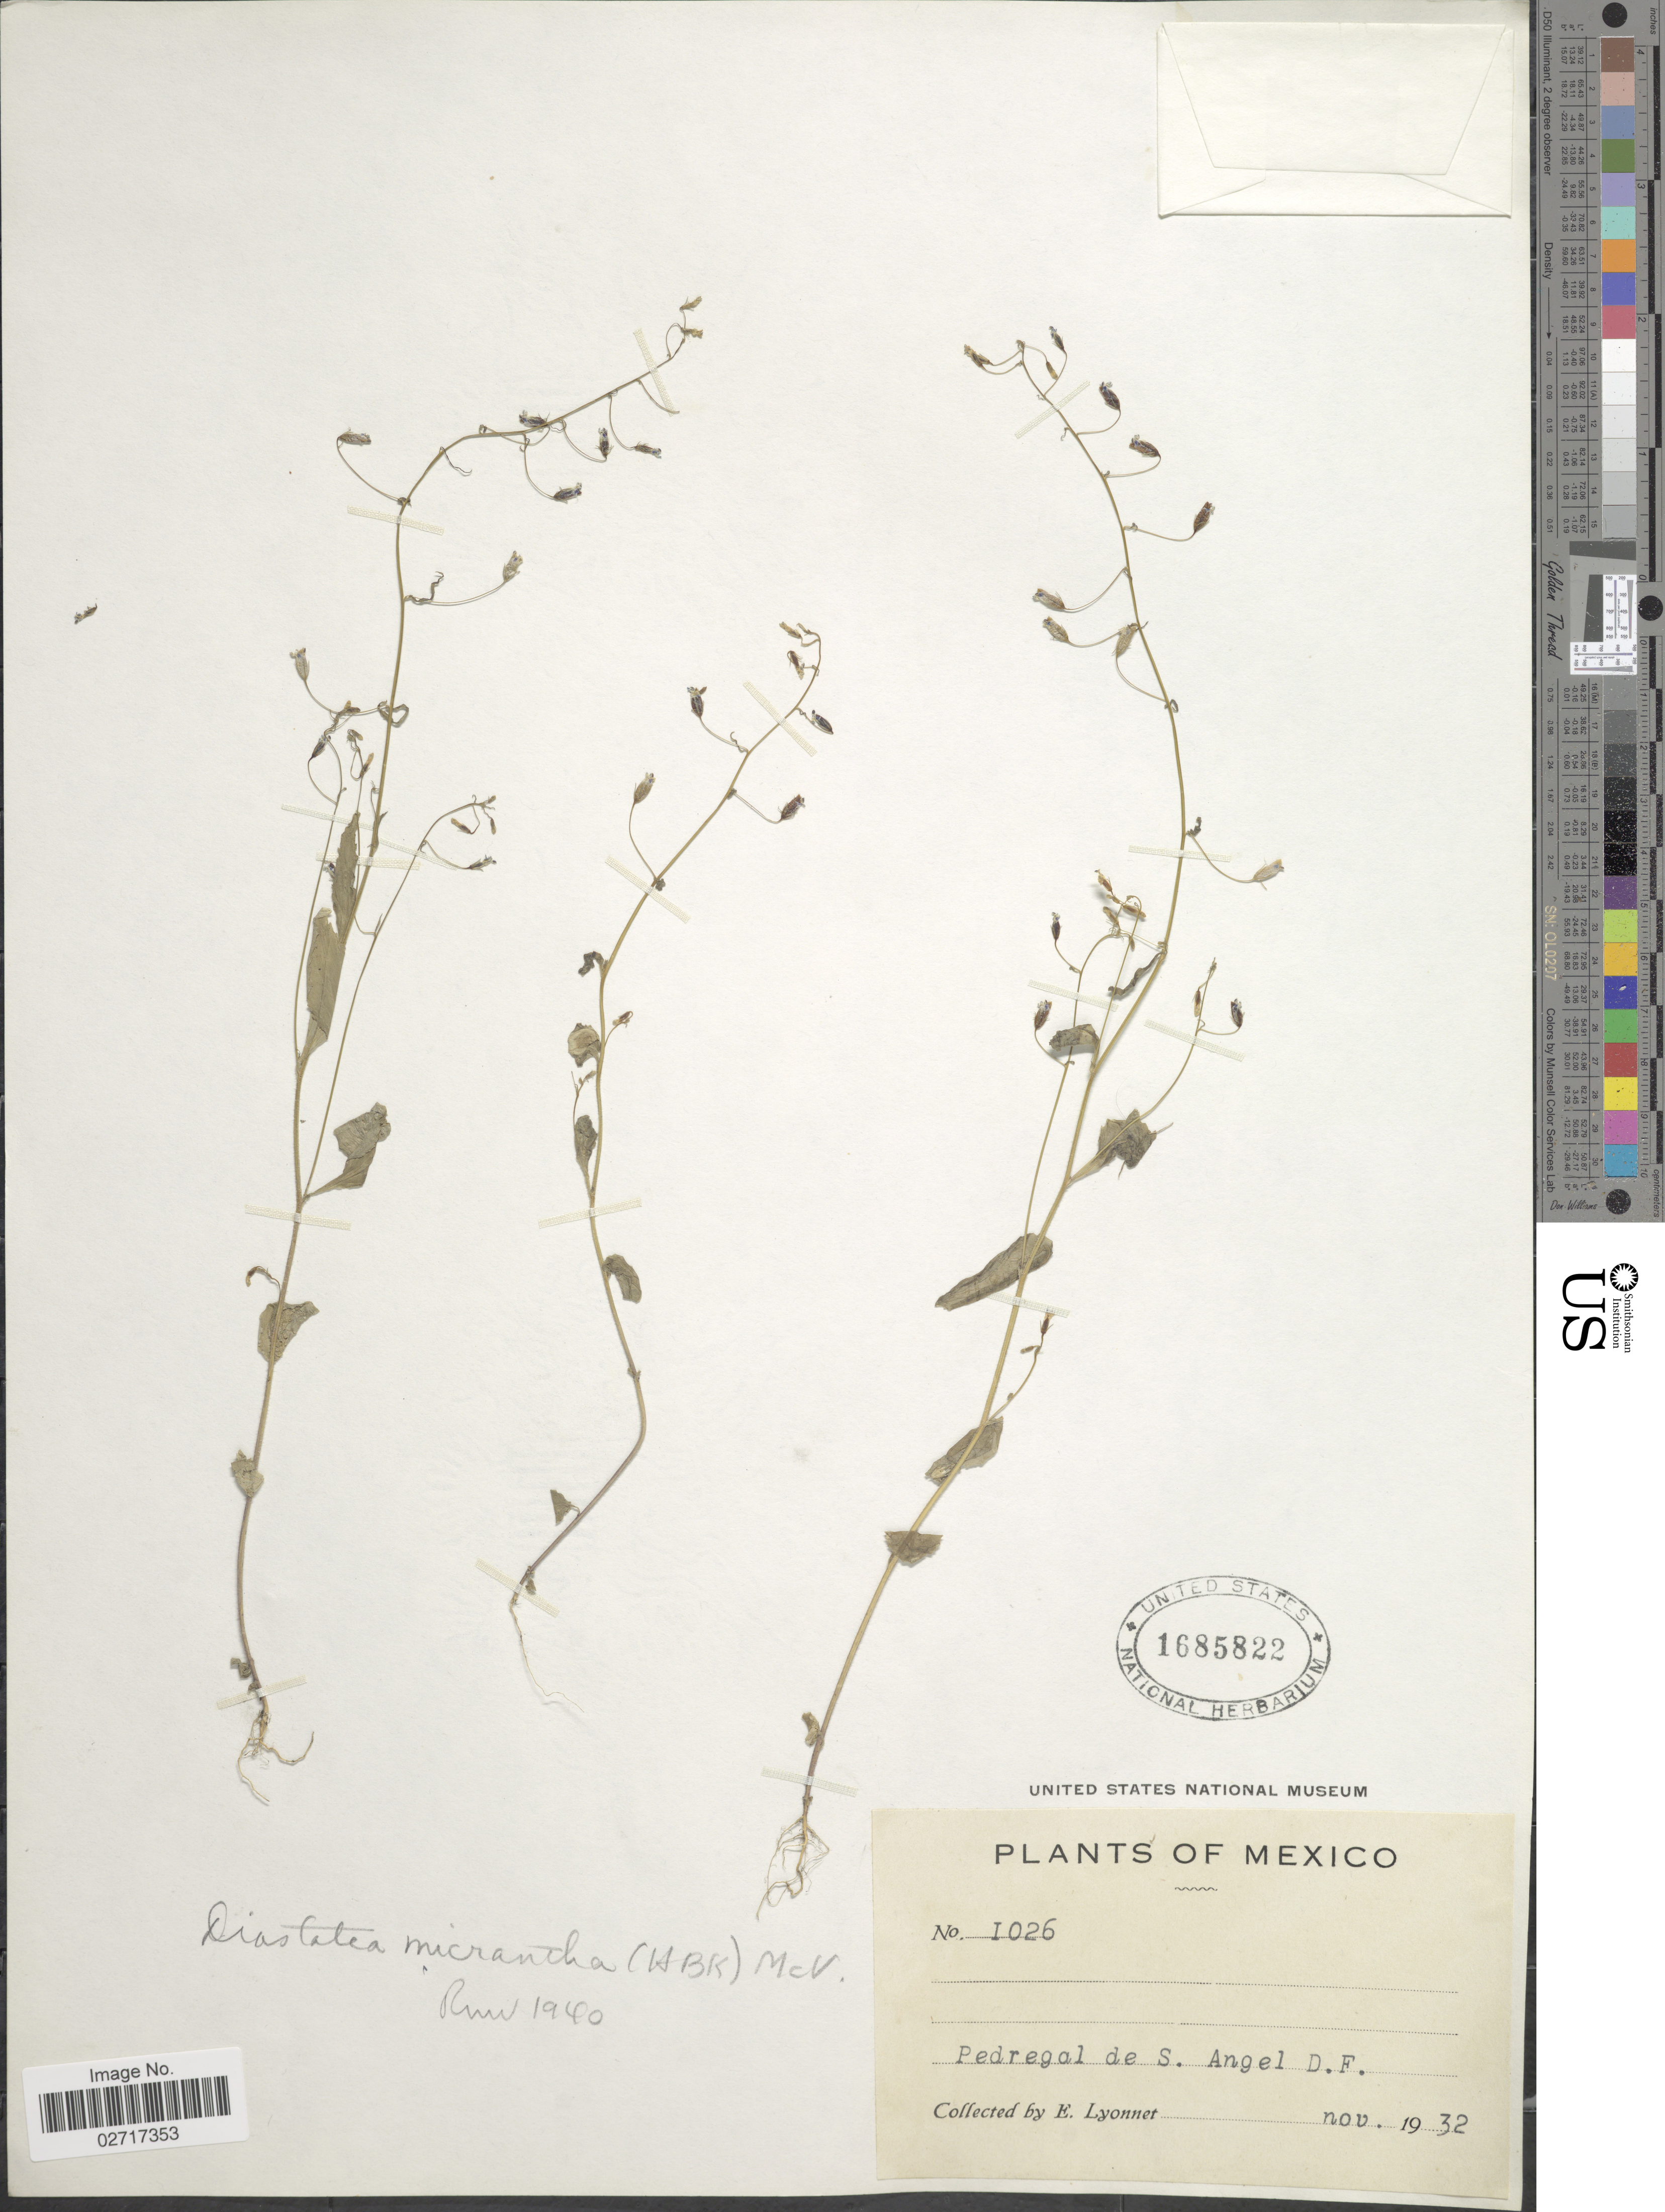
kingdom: Plantae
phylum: Tracheophyta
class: Magnoliopsida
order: Asterales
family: Campanulaceae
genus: Diastatea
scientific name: Diastatea micrantha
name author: (Kunth) McVaugh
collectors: E. Lyonnet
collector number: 1026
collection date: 1932-11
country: Mexico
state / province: Distrito Federal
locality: Pedregal de S. Angel D.F.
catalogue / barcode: US 1685822